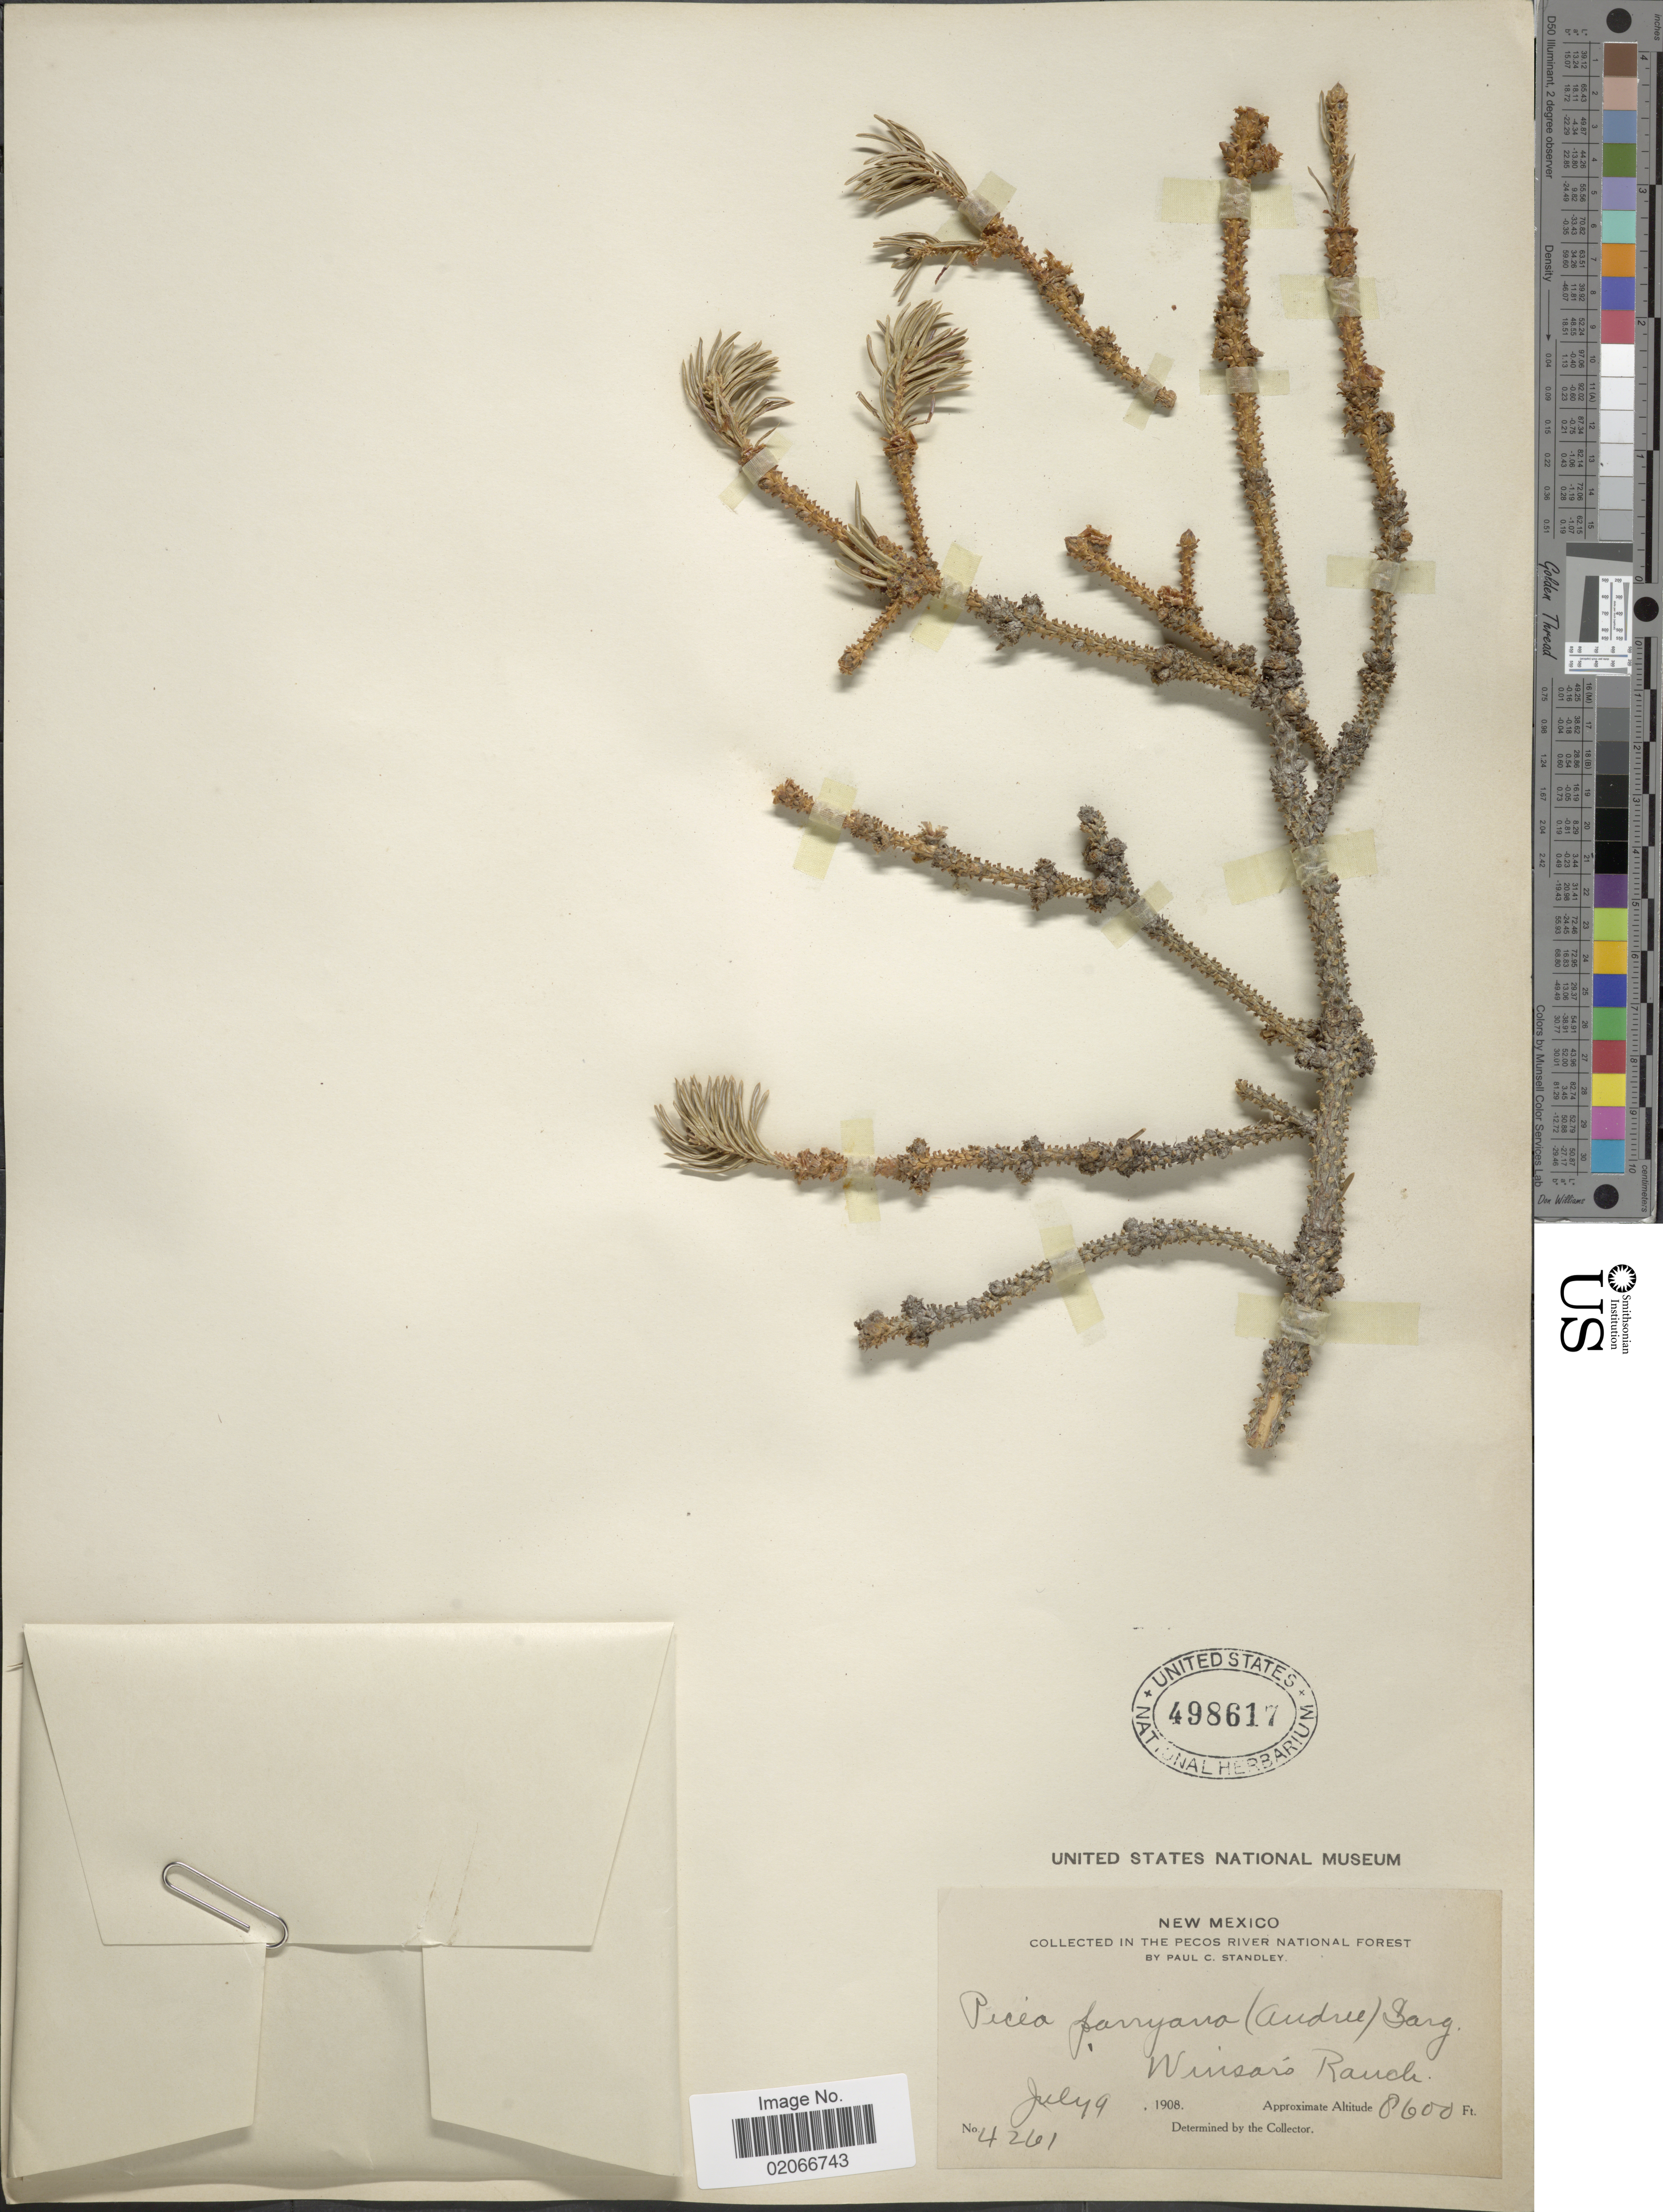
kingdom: Plantae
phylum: Tracheophyta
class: Pinopsida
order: Pinales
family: Pinaceae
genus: Picea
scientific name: Picea pungens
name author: Engelm.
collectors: P. C. Standley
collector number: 4261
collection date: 1908-07-09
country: United States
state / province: New Mexico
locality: Pecos River National Forest, Winsar's Ranch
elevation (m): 2621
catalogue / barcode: US 498617